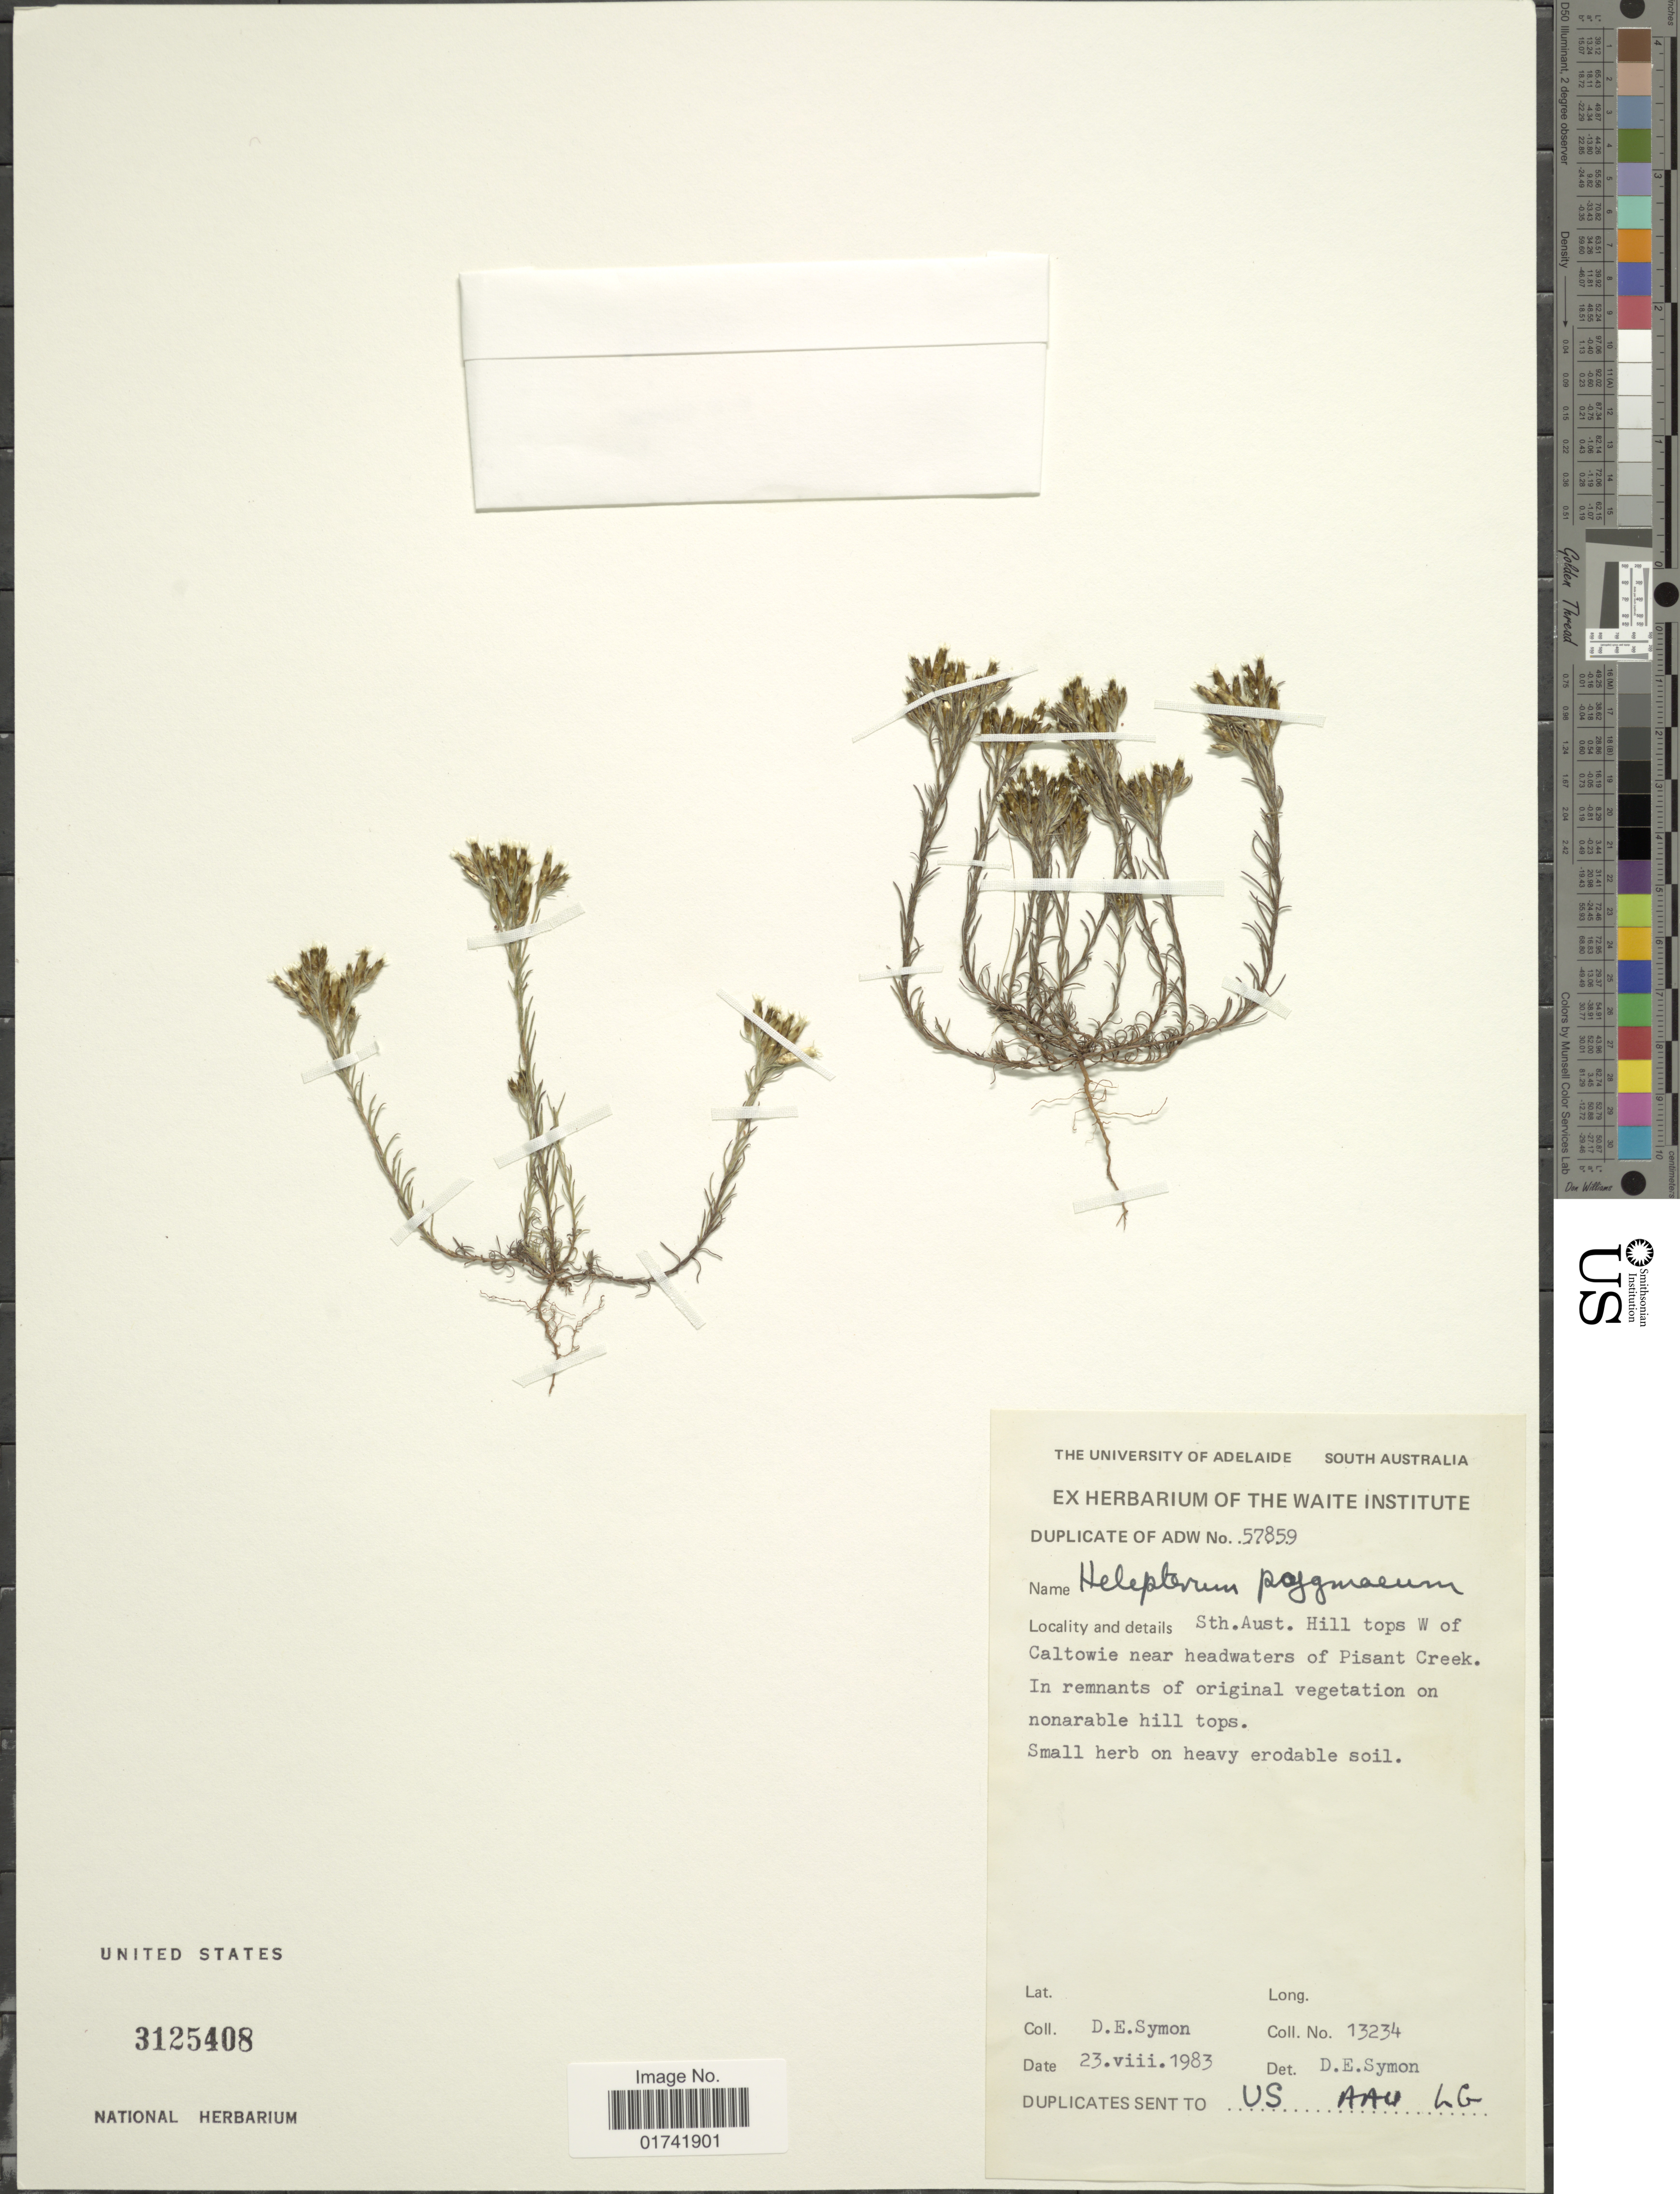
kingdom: Plantae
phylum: Tracheophyta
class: Magnoliopsida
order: Asterales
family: Asteraceae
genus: Rhodanthe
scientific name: Rhodanthe pygmaea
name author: (DC.) Paul G. Wilson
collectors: D. Symon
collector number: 13234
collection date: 1983-08-23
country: Australia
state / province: South Australia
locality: Hill tops W of Caltowie near headwaters of Pisant Creek.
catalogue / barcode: US 3125408